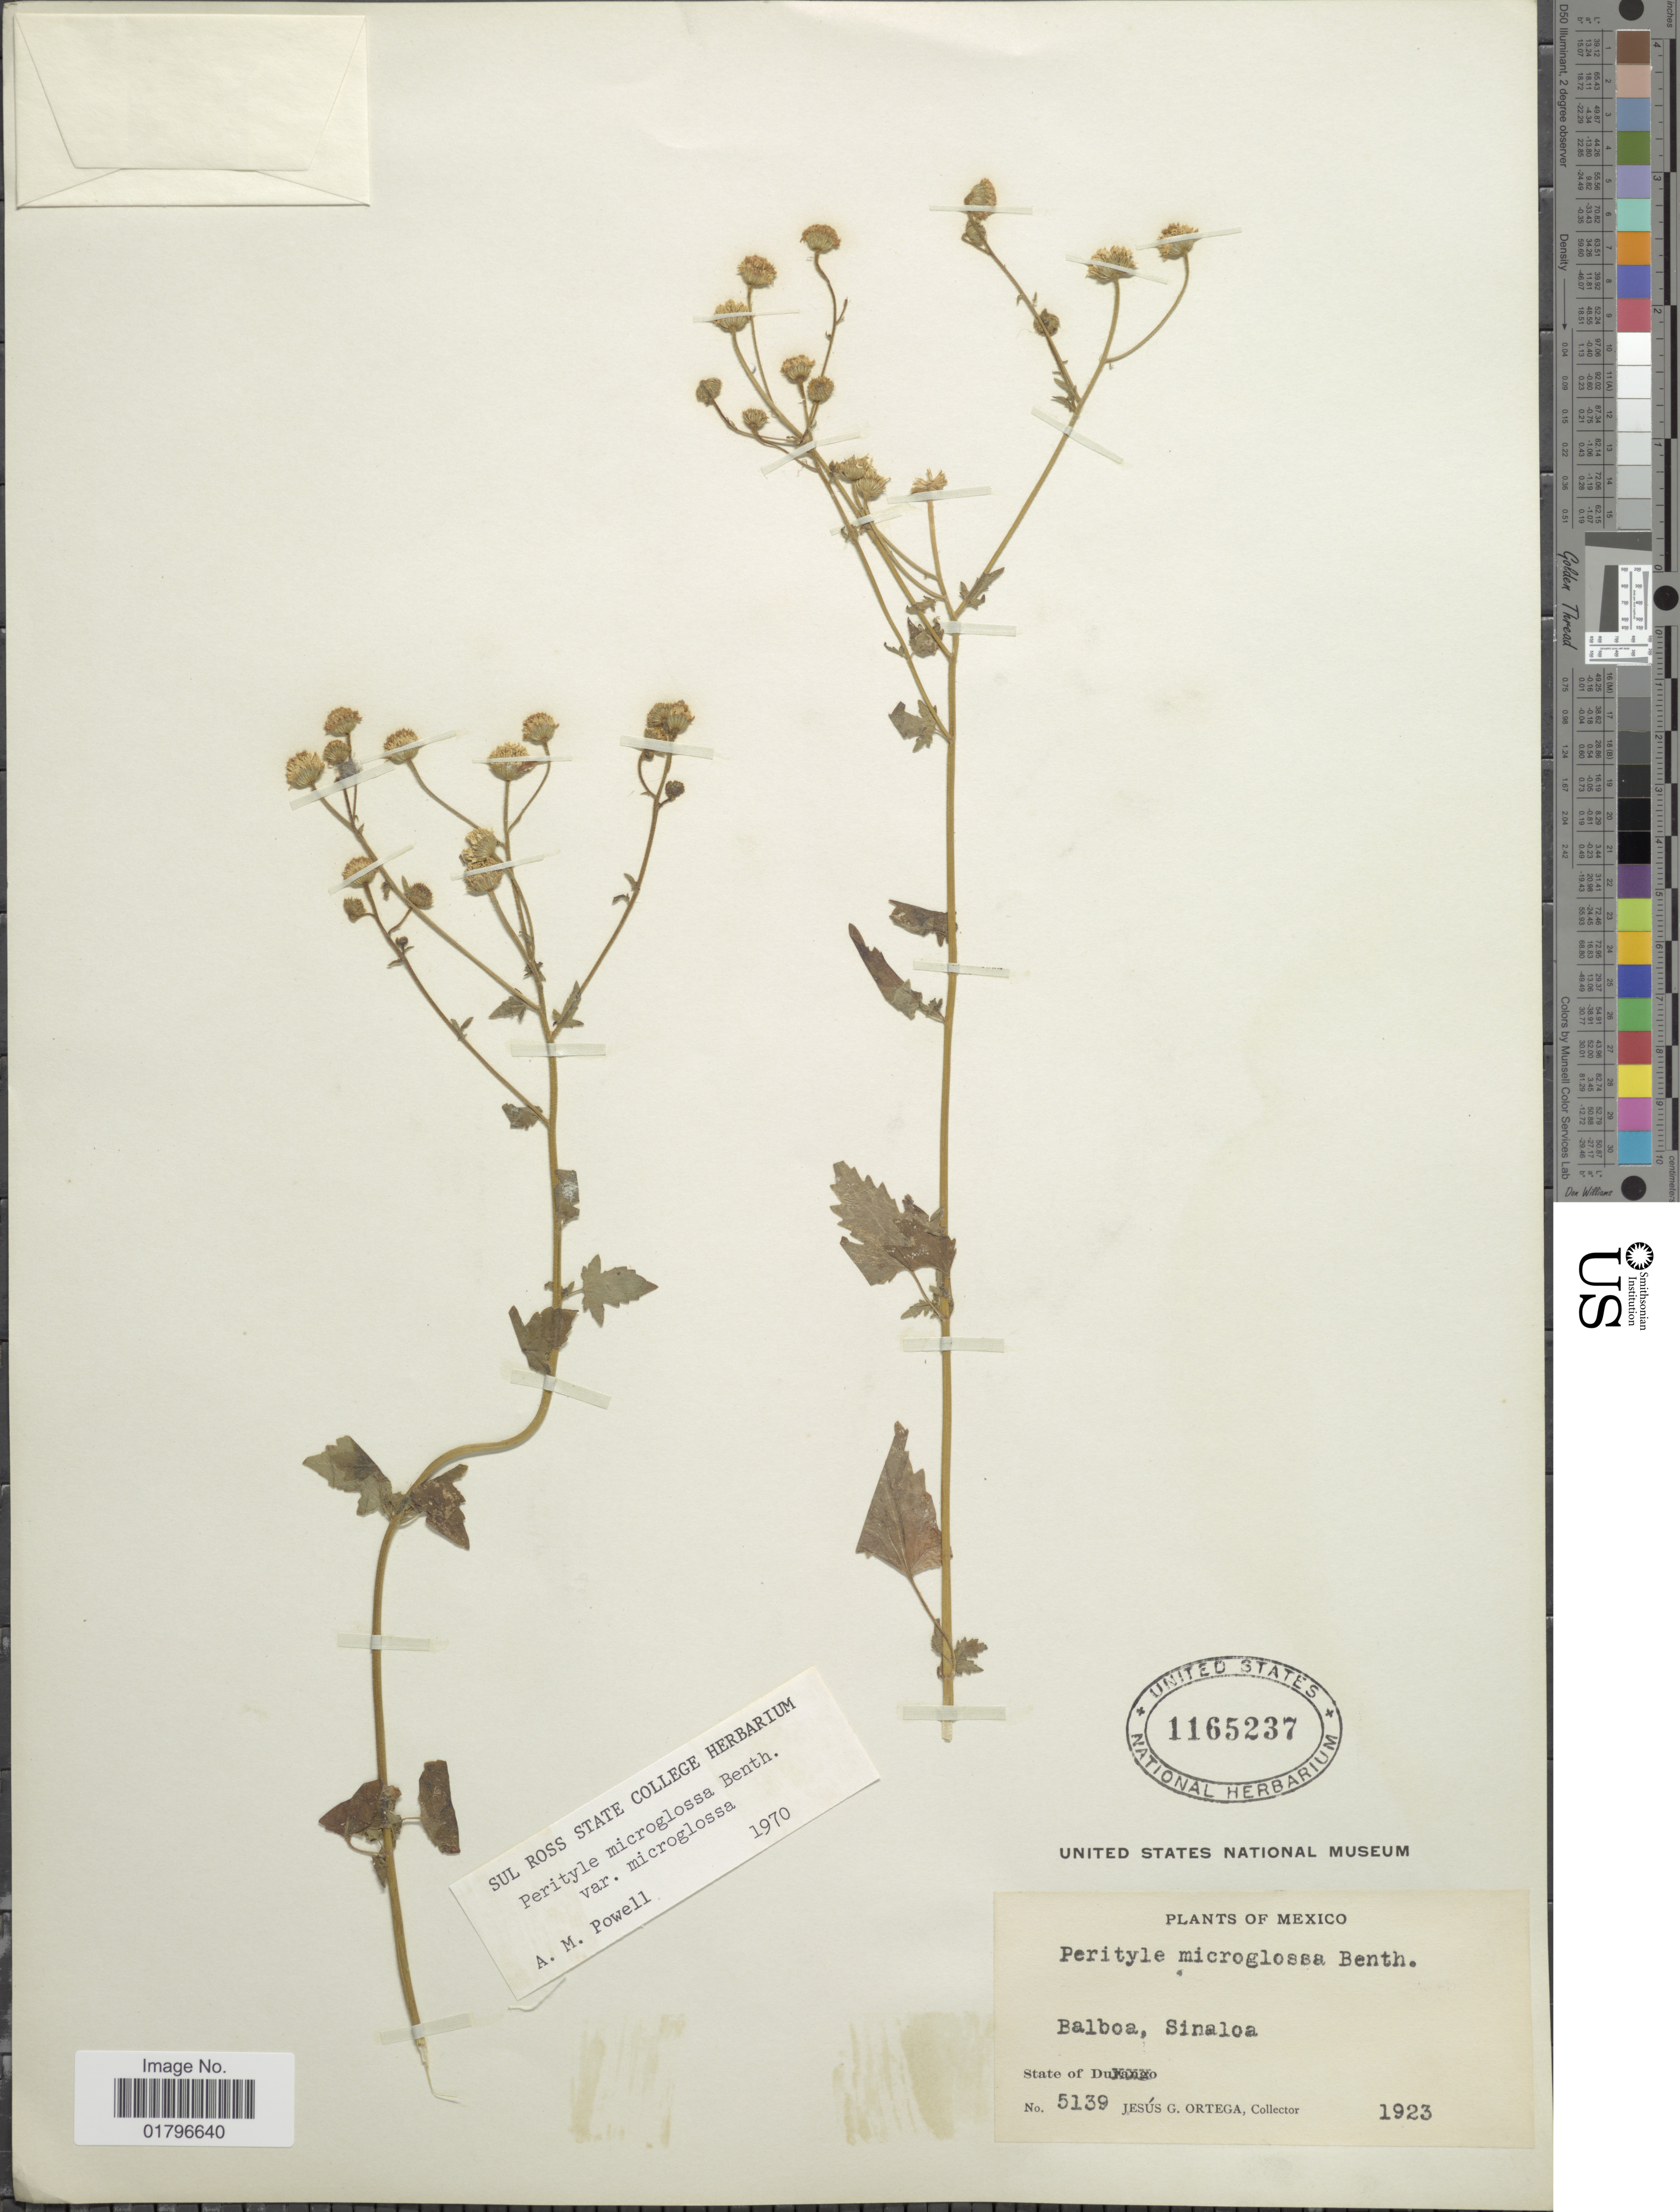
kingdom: Plantae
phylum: Tracheophyta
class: Magnoliopsida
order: Asterales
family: Asteraceae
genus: Perityle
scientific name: Perityle microglossa var. microglossa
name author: Benth.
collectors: J. Ortega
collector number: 5139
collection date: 1923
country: Mexico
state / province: Sinaloa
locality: Balboa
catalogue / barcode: US 1165237